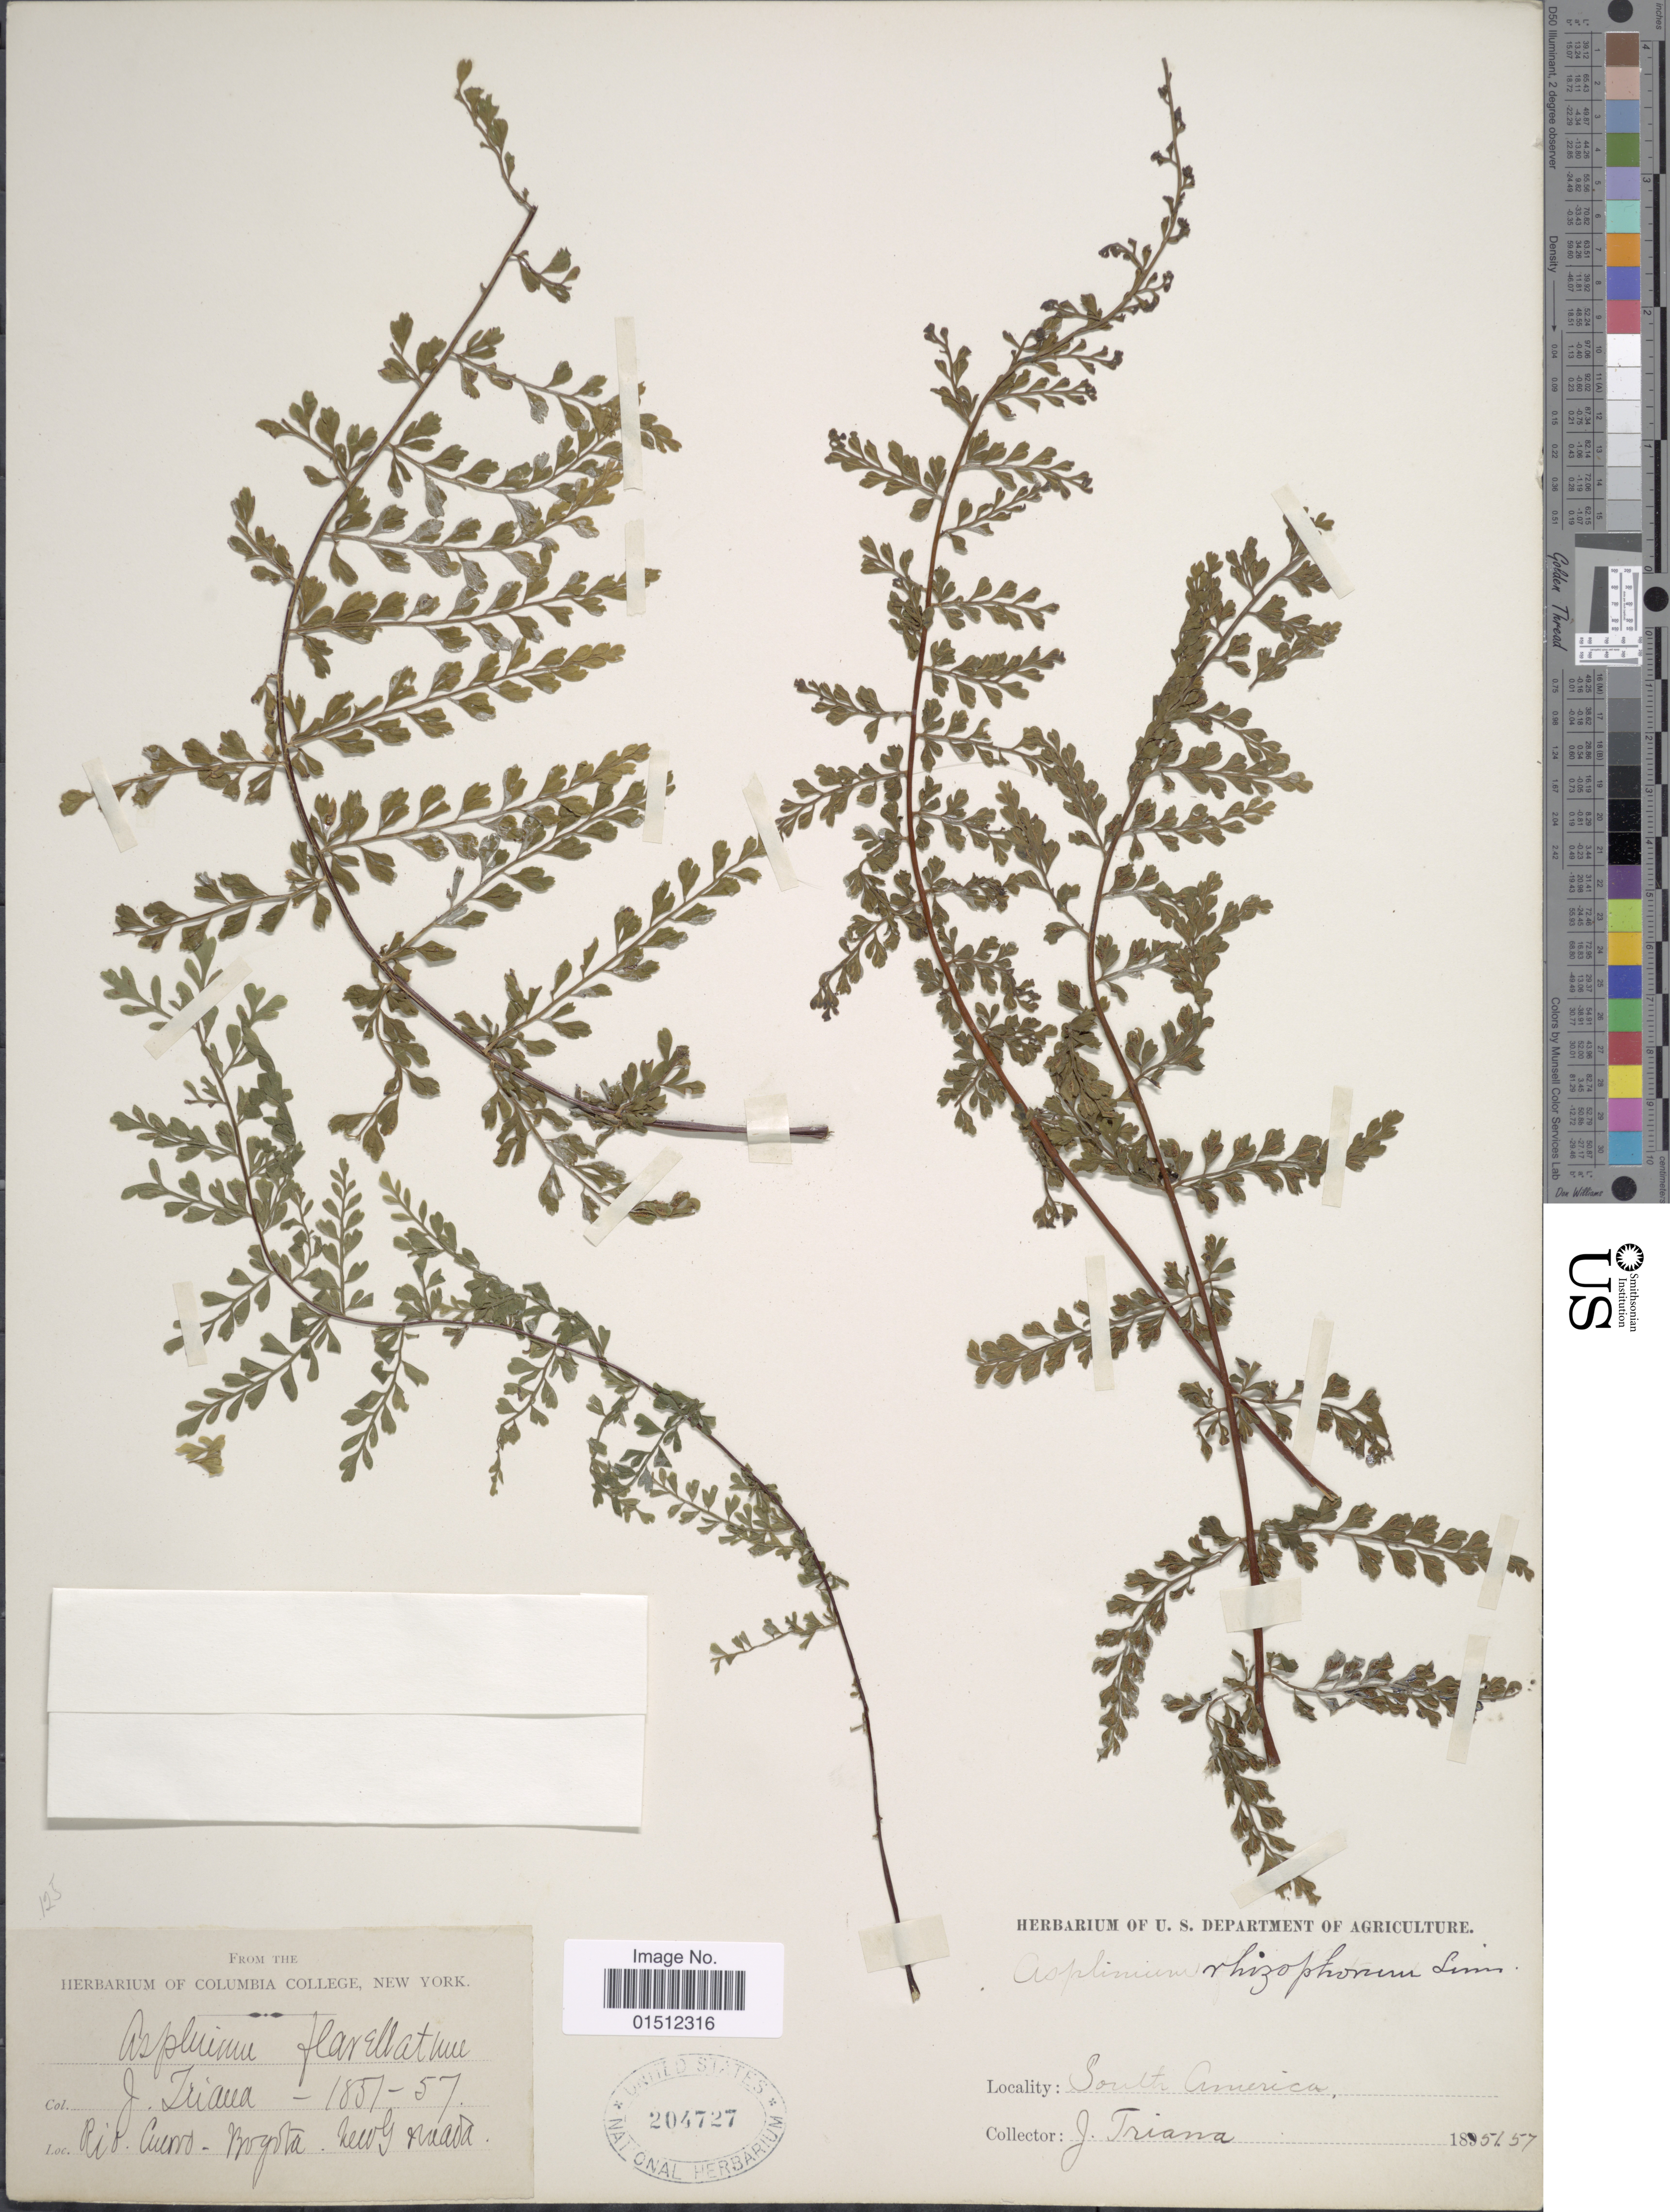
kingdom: Plantae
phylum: Tracheophyta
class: Polypodiopsida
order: Polypodiales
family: Aspleniaceae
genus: Asplenium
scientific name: Asplenium radicans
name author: L.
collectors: J. Triana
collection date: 1851/1857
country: Colombia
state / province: Bogota D.C.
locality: South America, Rio Cuerro- Bogota.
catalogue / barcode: US 204727